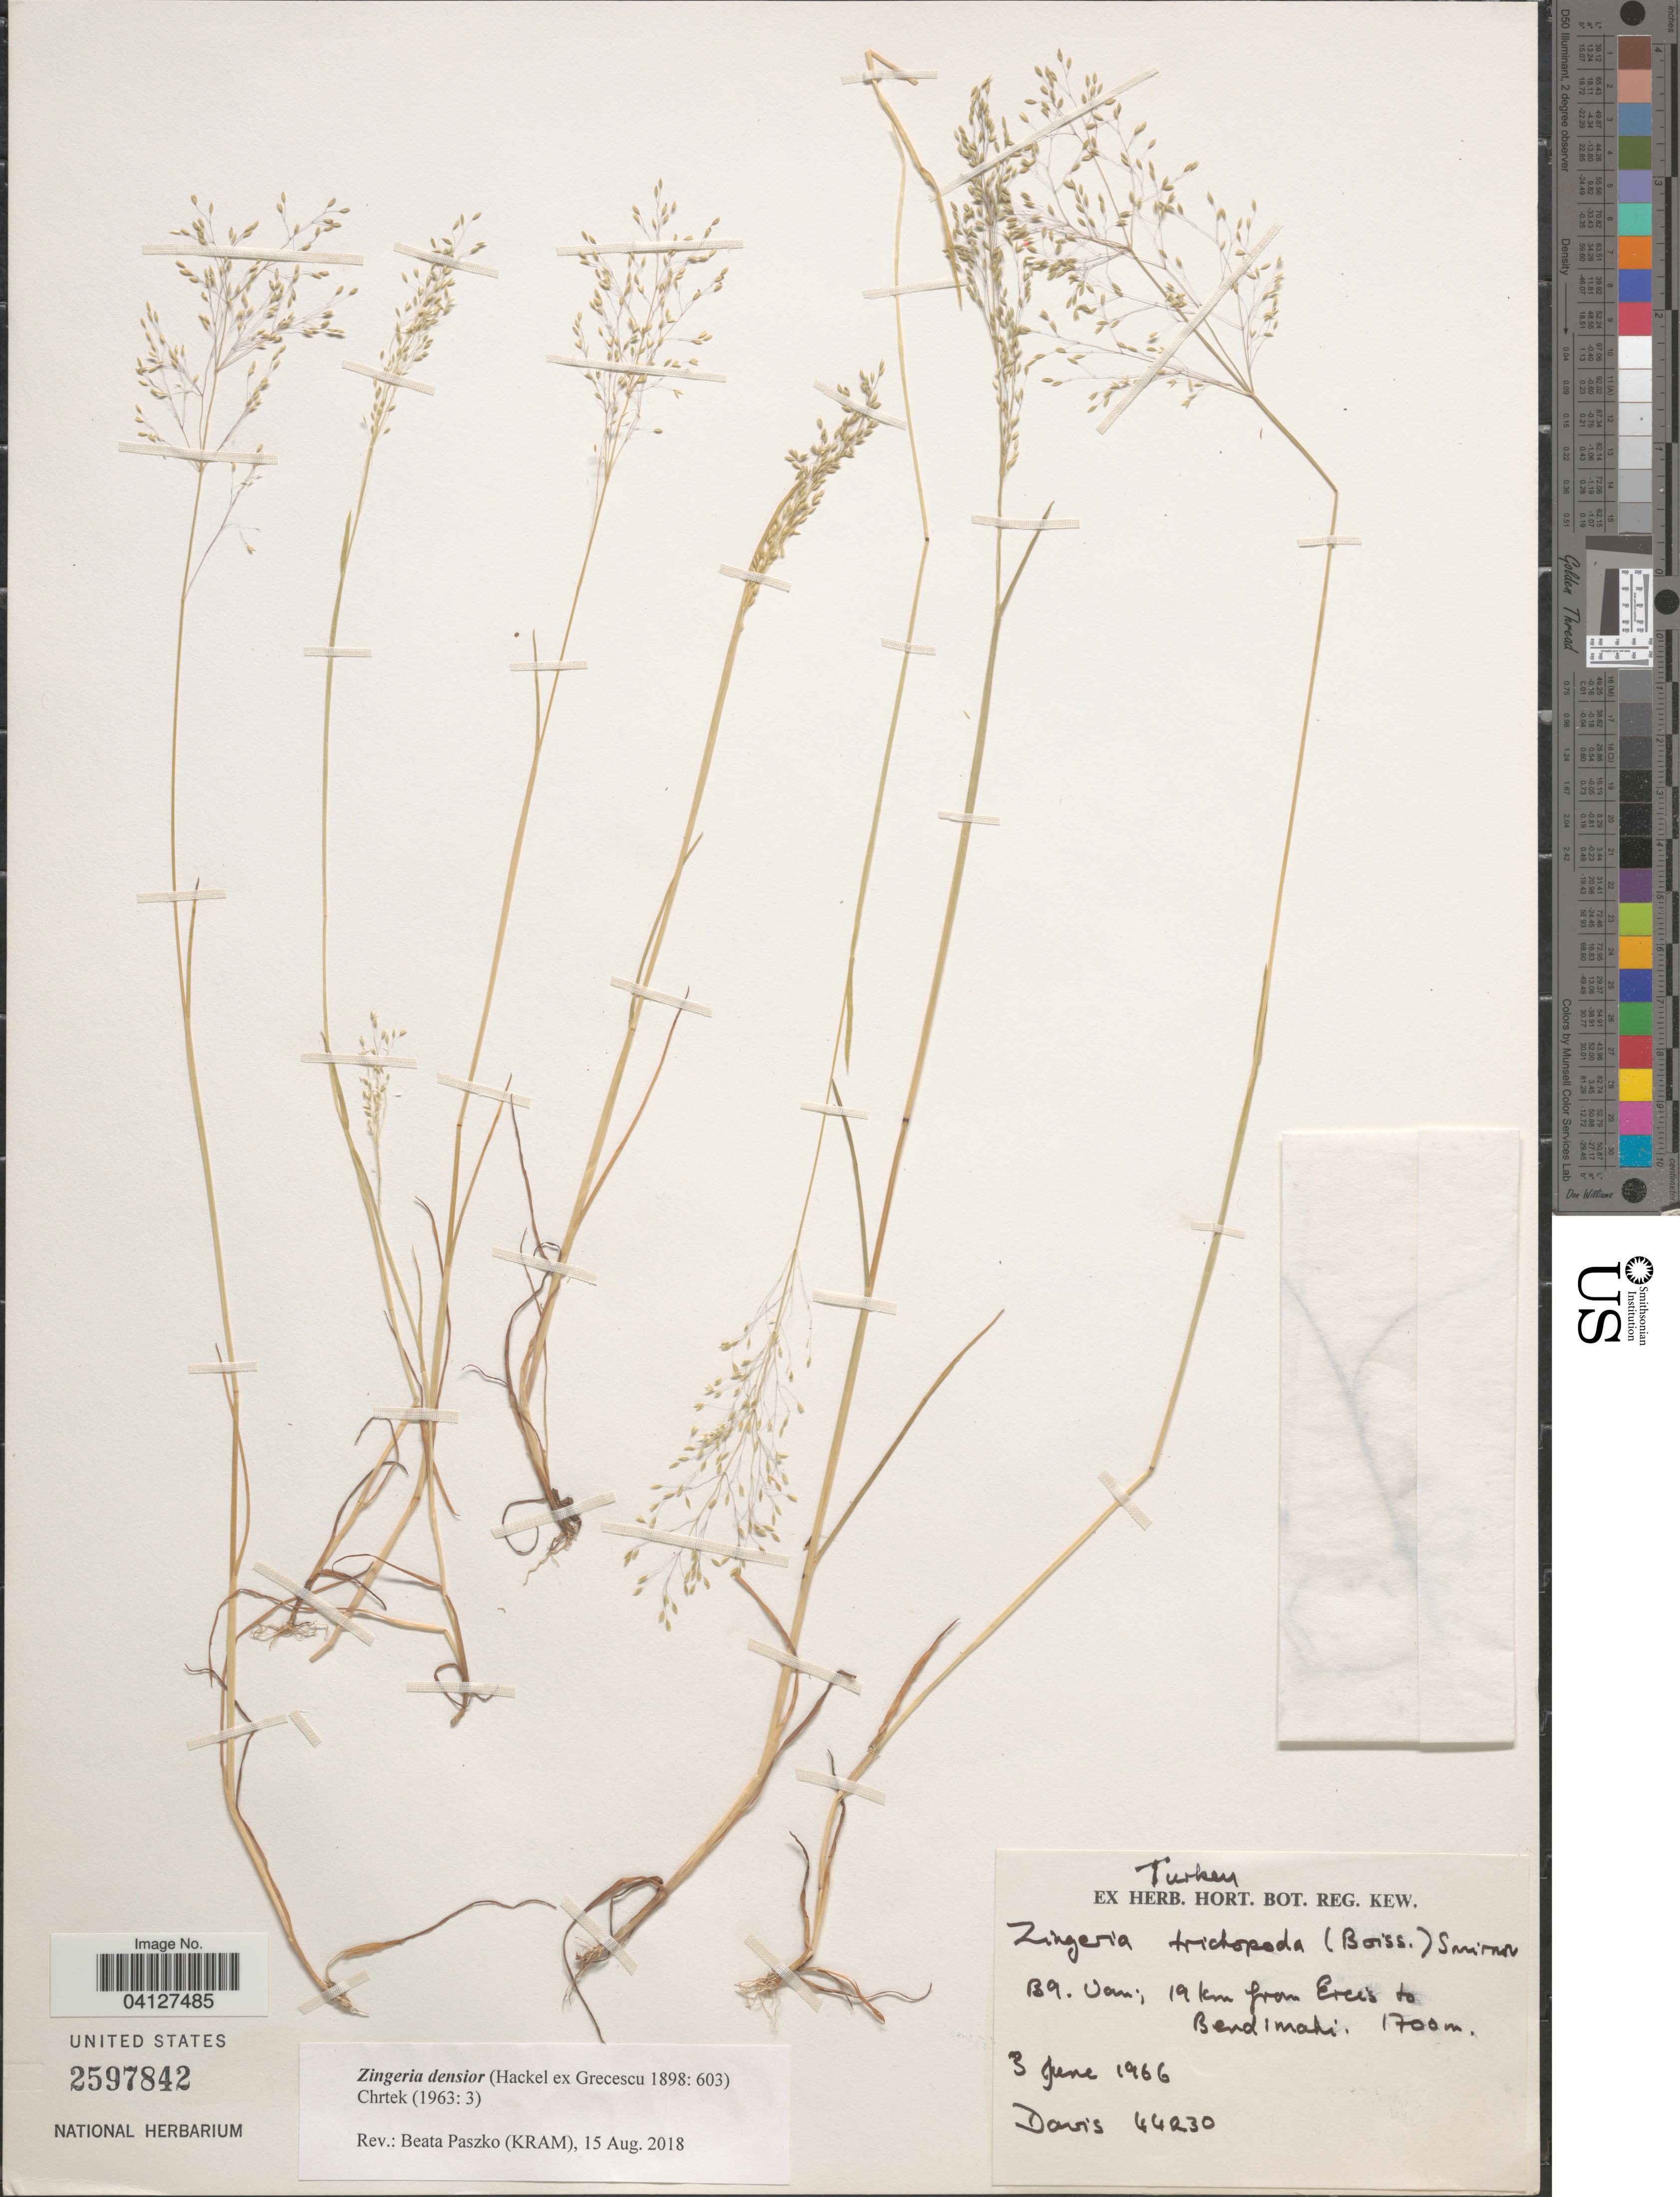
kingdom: Plantae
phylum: Tracheophyta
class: Liliopsida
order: Poales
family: Poaceae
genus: Zingeria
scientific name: Zingeria densior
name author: (Hack. ex Grecescu) Chrtek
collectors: -. Davis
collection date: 1966-06-03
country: Turkey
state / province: Van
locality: B9. Van; 19 km from Ercis to Berdimahi. [interpreted]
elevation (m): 1700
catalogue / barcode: US 2597842